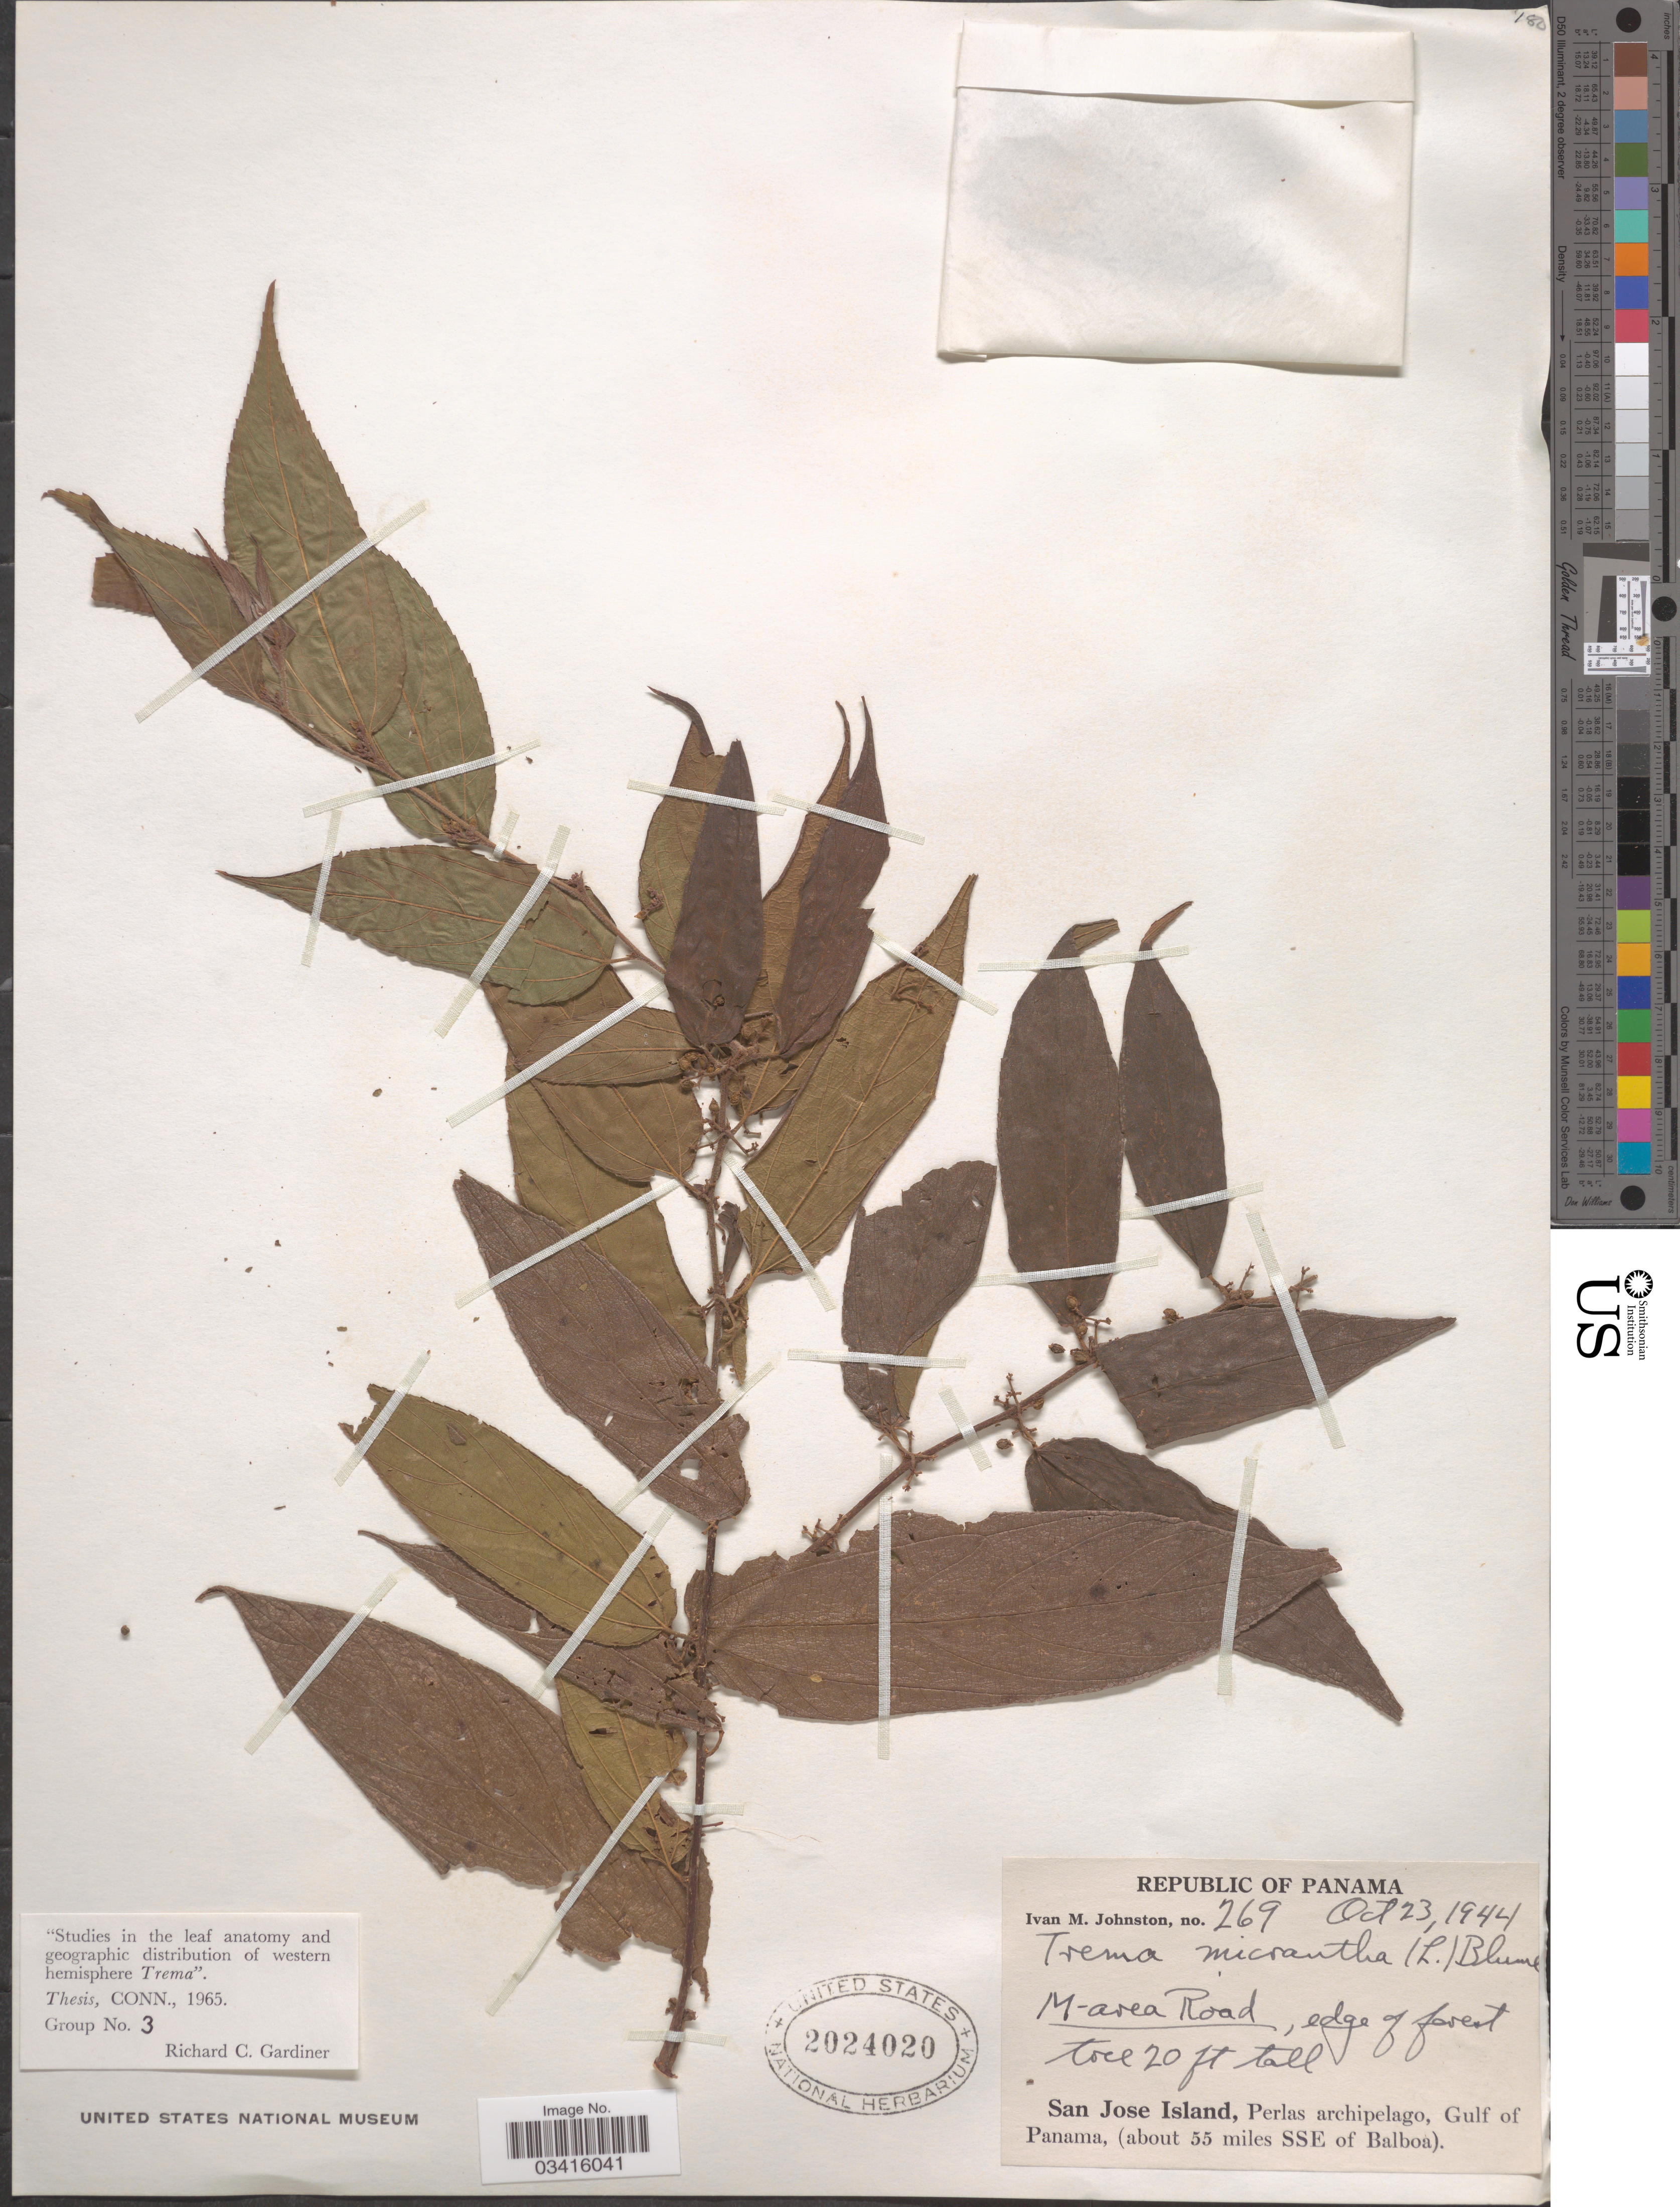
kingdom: Plantae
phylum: Tracheophyta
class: Magnoliopsida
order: Rosales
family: Cannabaceae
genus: Trema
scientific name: Trema micranthum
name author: (L.) Blume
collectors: I.M. Johnston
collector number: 269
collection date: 1944-10-23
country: Panama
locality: San Jose Island, Perlas archipelago, Gulf of Panama, (about 55 miles SSE of Balboa).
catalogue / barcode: US 2024020